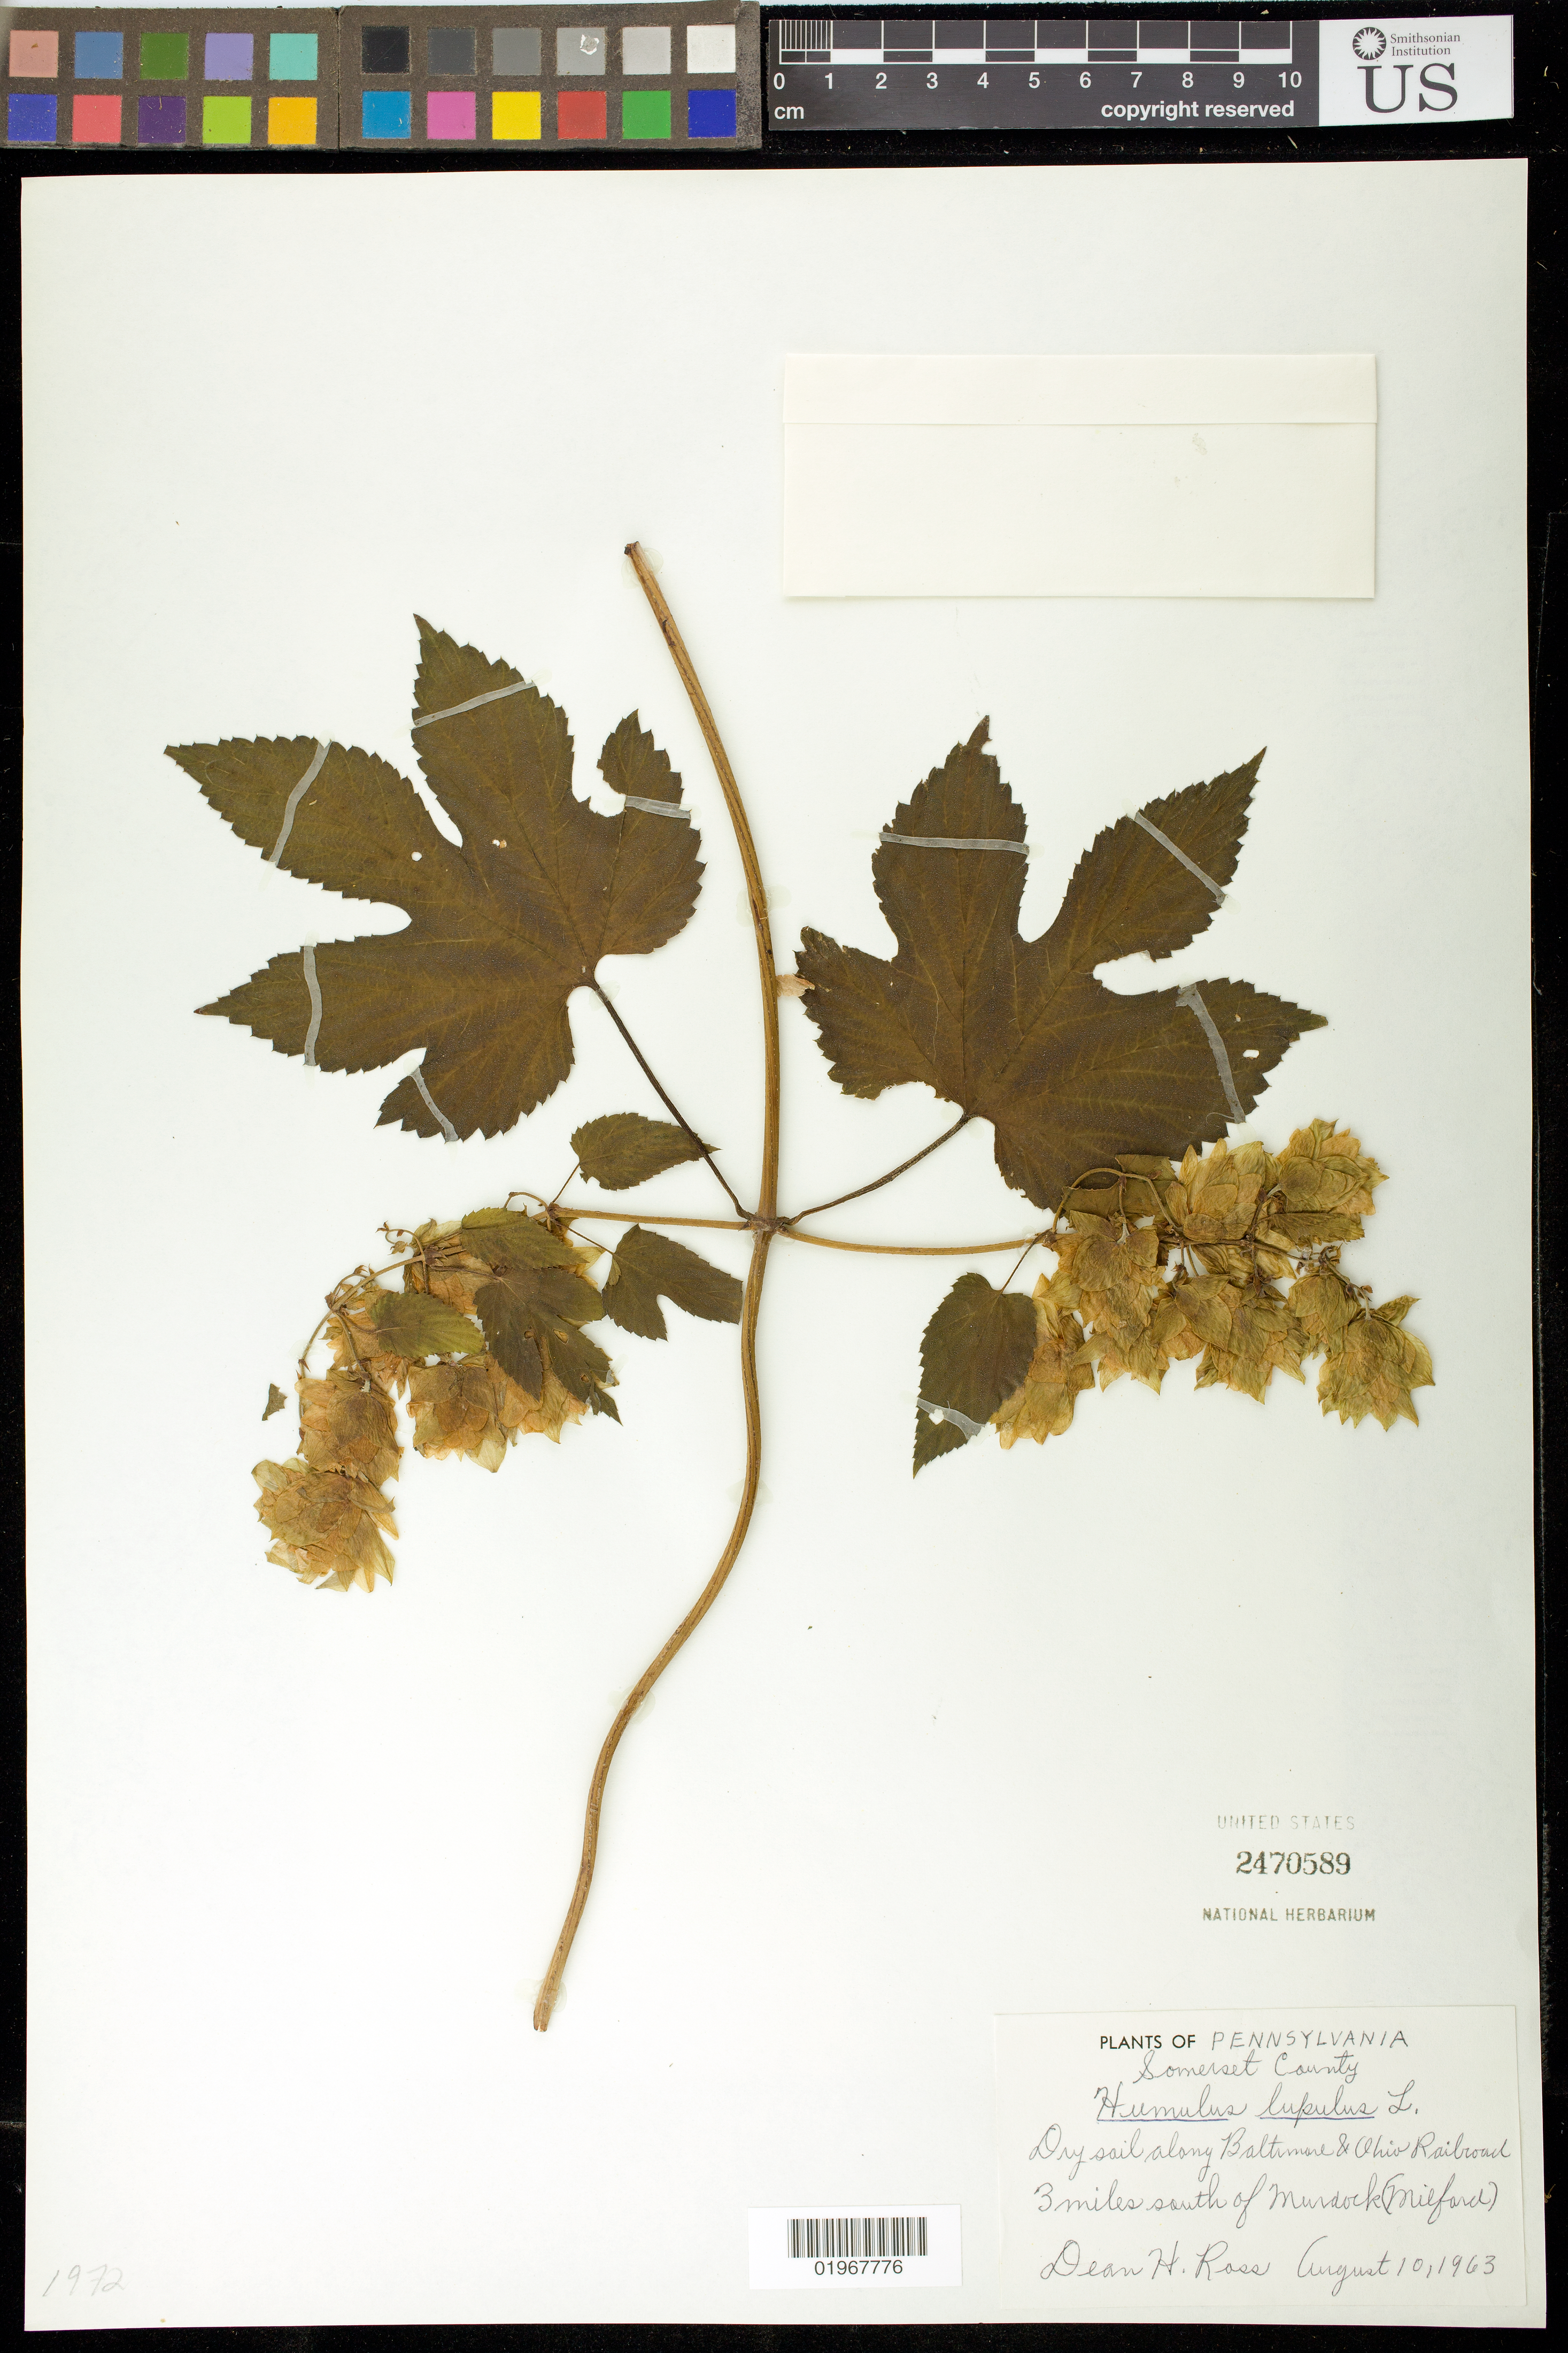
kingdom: Plantae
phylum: Tracheophyta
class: Magnoliopsida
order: Rosales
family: Cannabaceae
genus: Humulus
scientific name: Humulus lupulus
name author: L.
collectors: D. Ross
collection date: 1963-08-10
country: United States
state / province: Pennsylvania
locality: Somerset County, Dry Sail along Baltimore & Ohio Railroad. 3 miles south of Murdock (Milford).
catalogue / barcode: US 2470589